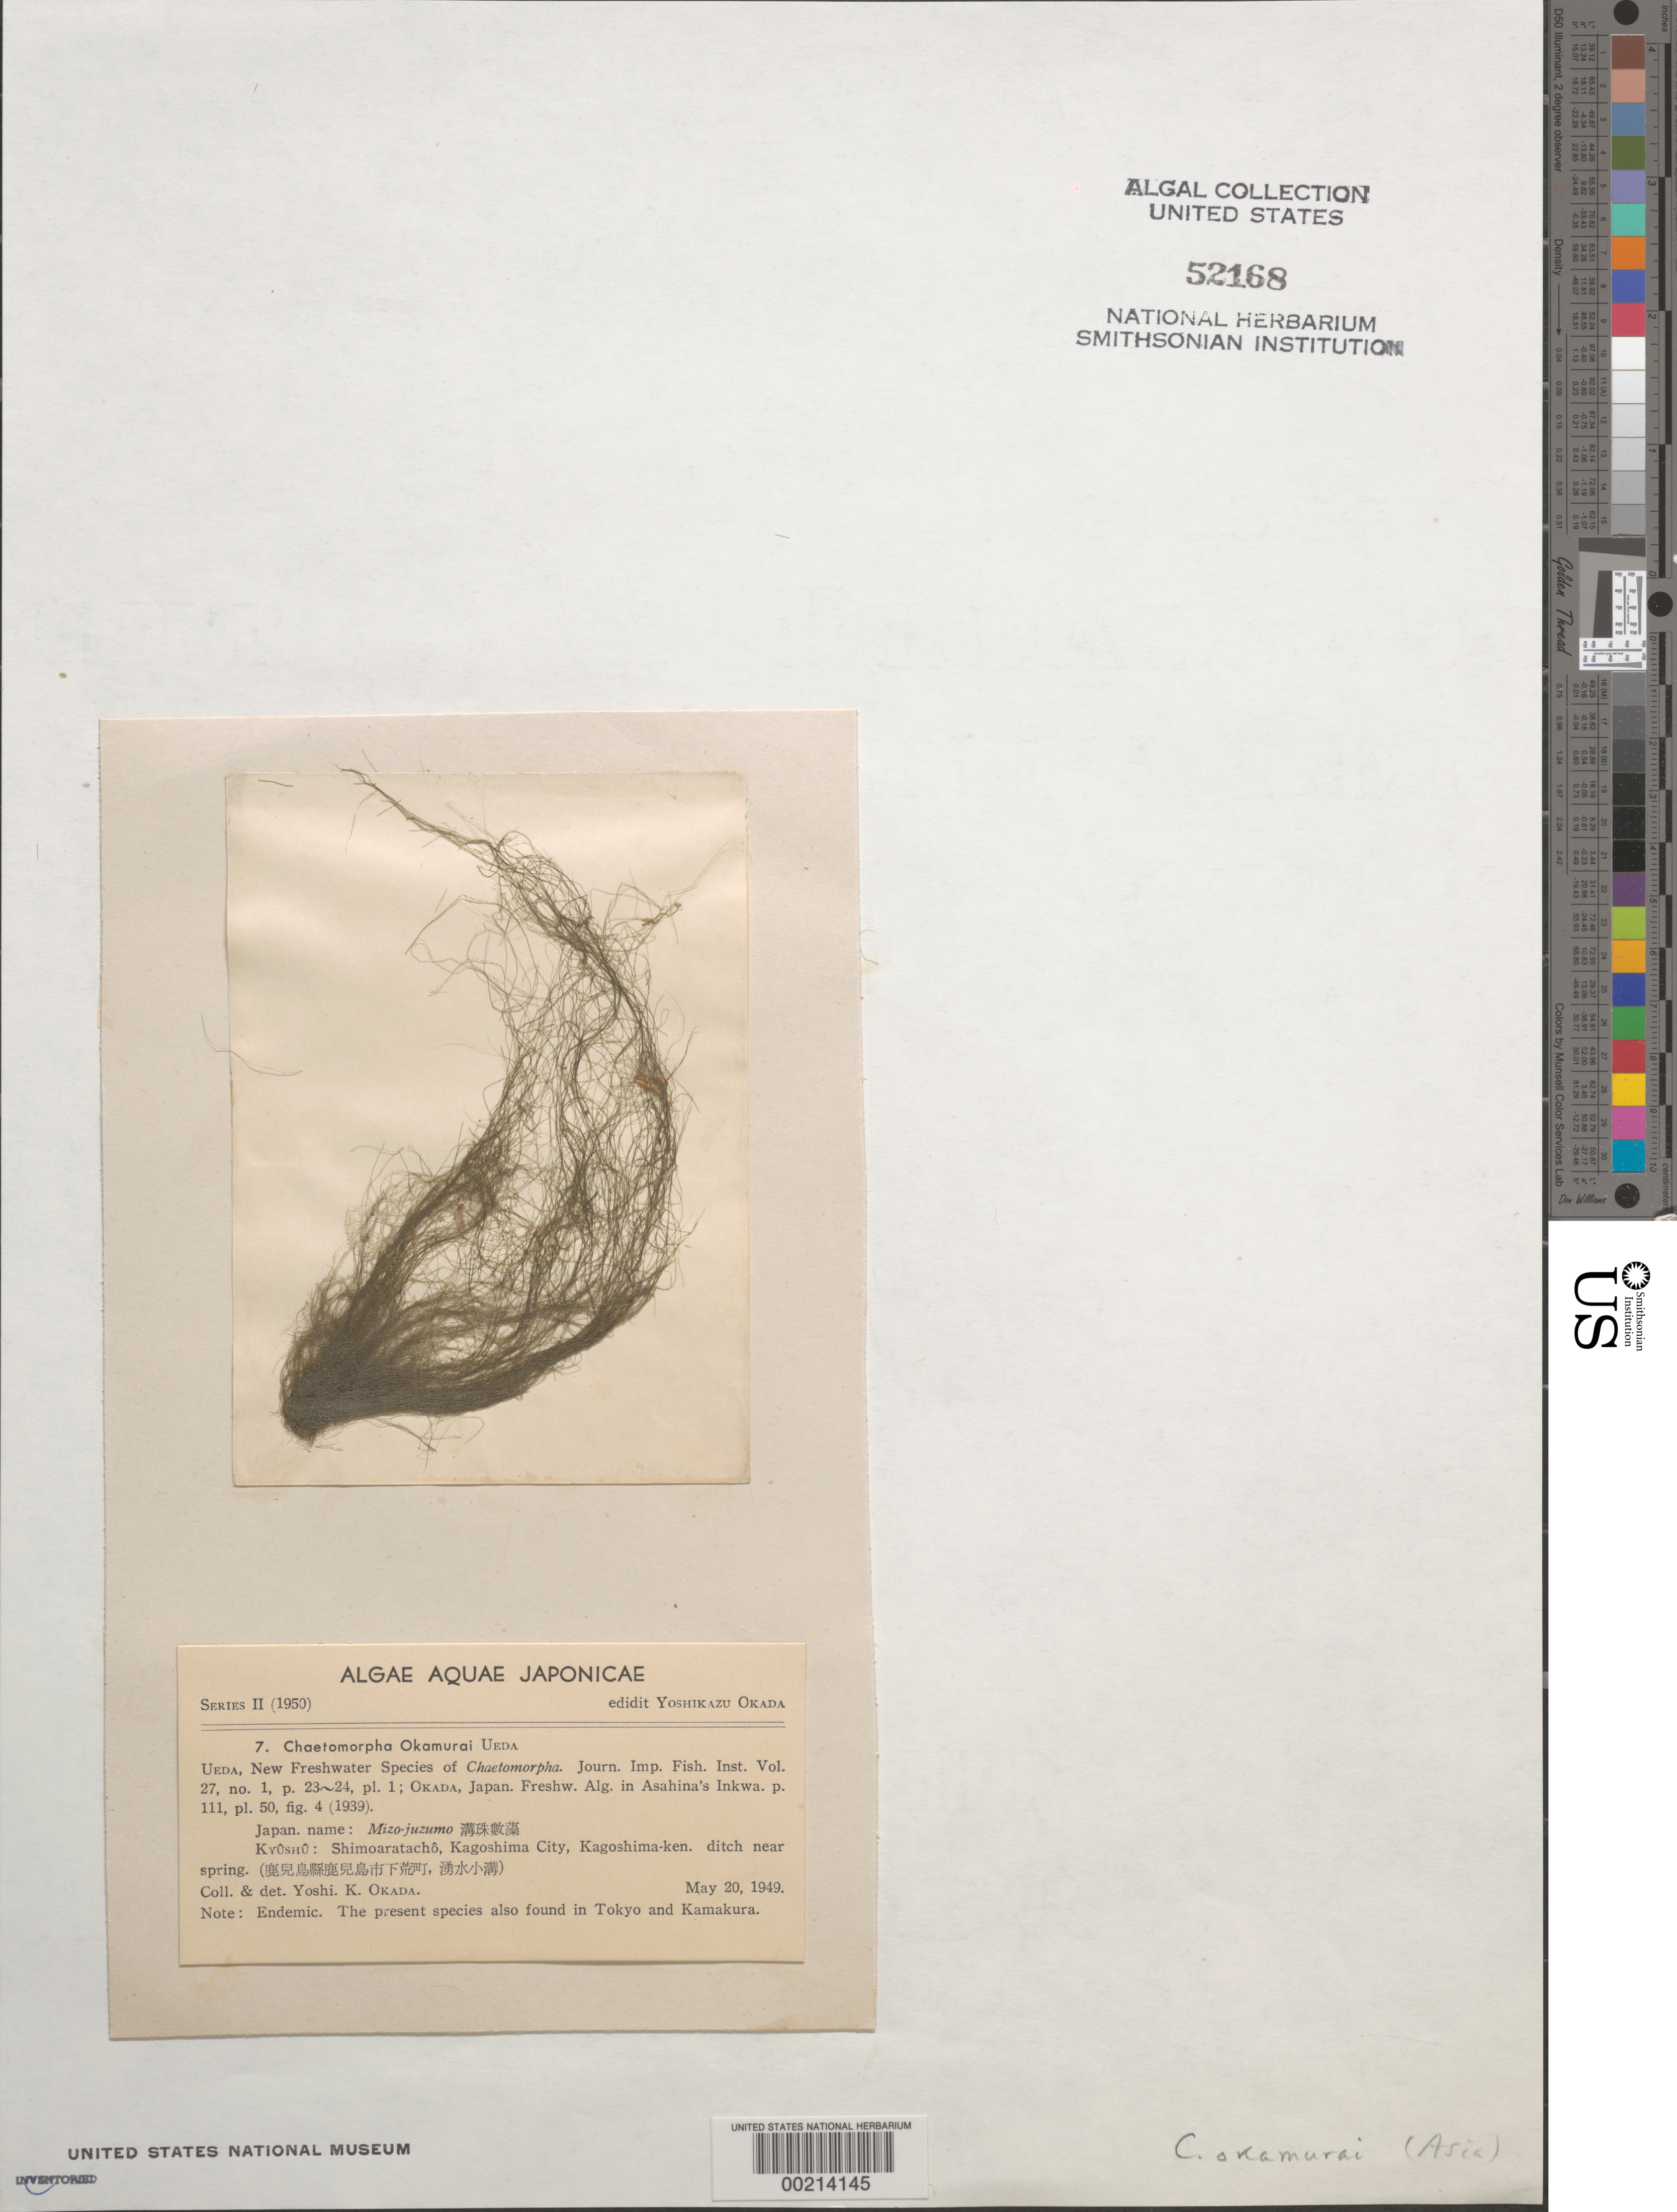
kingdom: Plantae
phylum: Chlorophyta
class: Ulvophyceae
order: Cladophorales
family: Cladophoraceae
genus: Basicladia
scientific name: Basicladia okamurae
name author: (Ueda) Garbary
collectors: Y. Okada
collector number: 7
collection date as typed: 20 May 1949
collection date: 1949-05-20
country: Japan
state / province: Kagosima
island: Kyushu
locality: Shimoaratacho, Kagoshima City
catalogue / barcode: US 52168